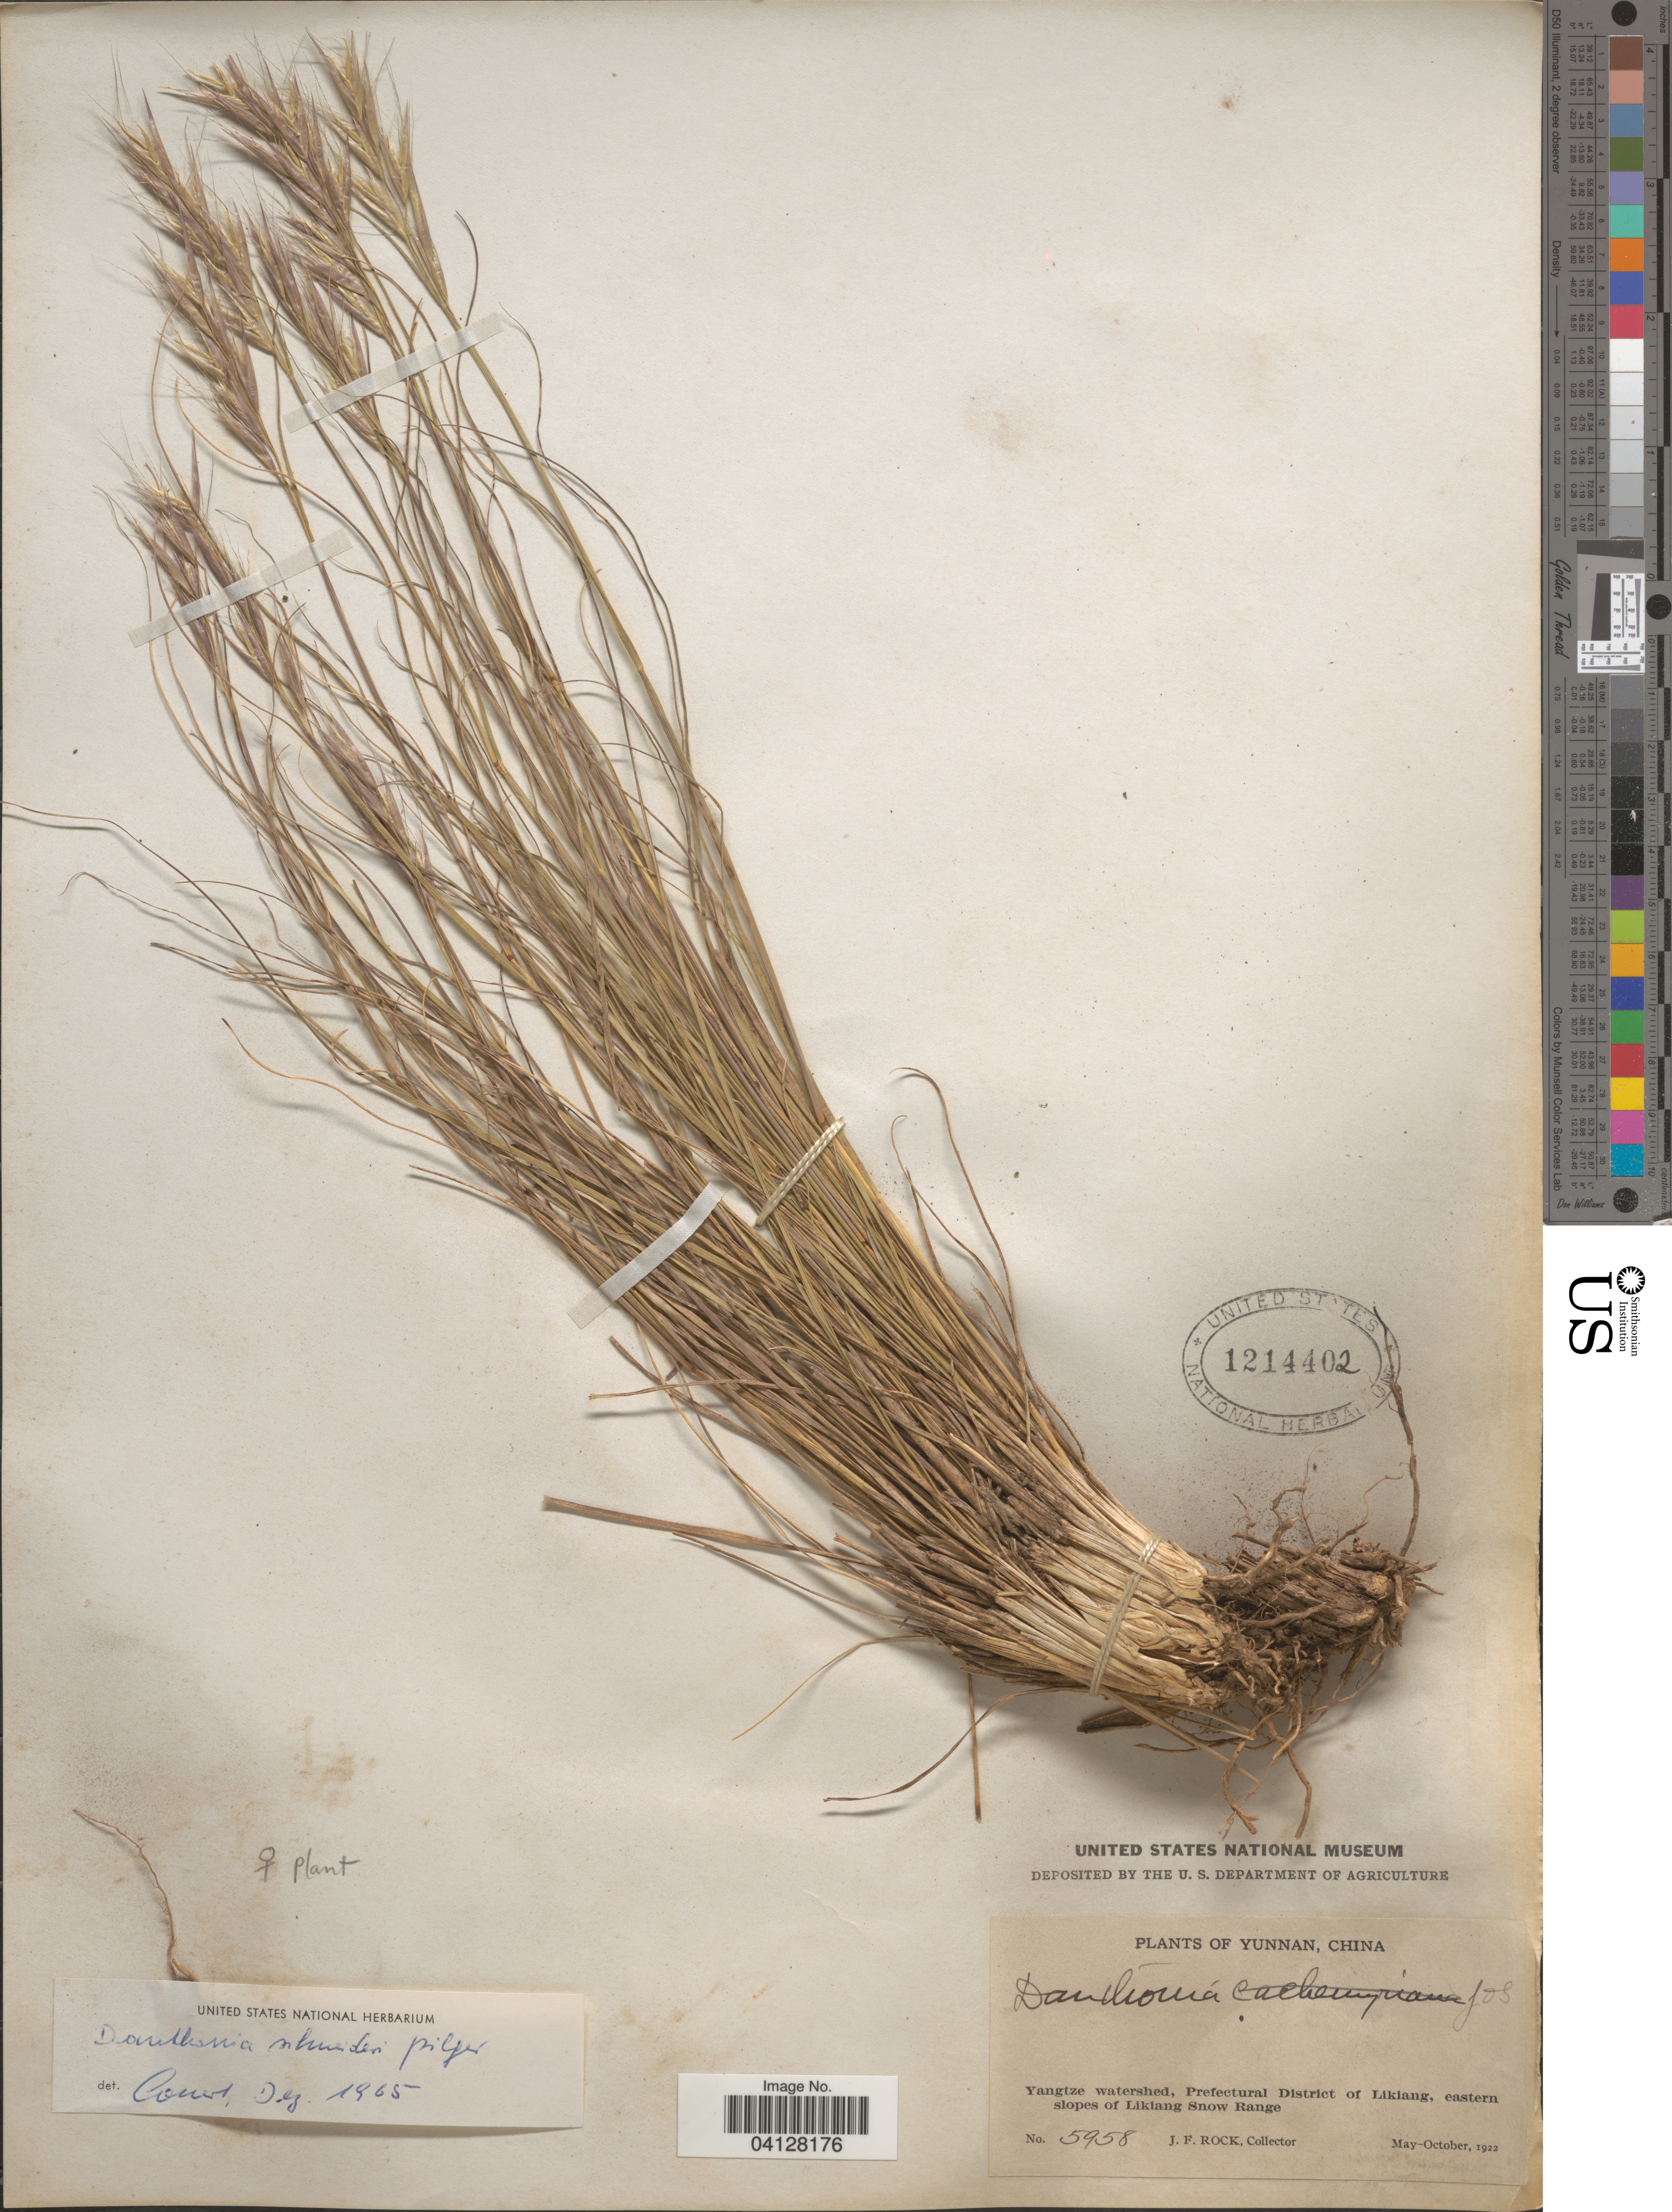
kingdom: Plantae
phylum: Tracheophyta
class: Liliopsida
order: Poales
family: Poaceae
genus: Danthonia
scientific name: Danthonia schneideri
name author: Pilg.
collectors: J. Rock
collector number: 5958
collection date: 1922-05/1922-10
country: China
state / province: Yunnan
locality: Yangtze watershed, Prefectural District of Likiang, eastern slopes of Likiang Snow Range.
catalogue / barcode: US 1214402